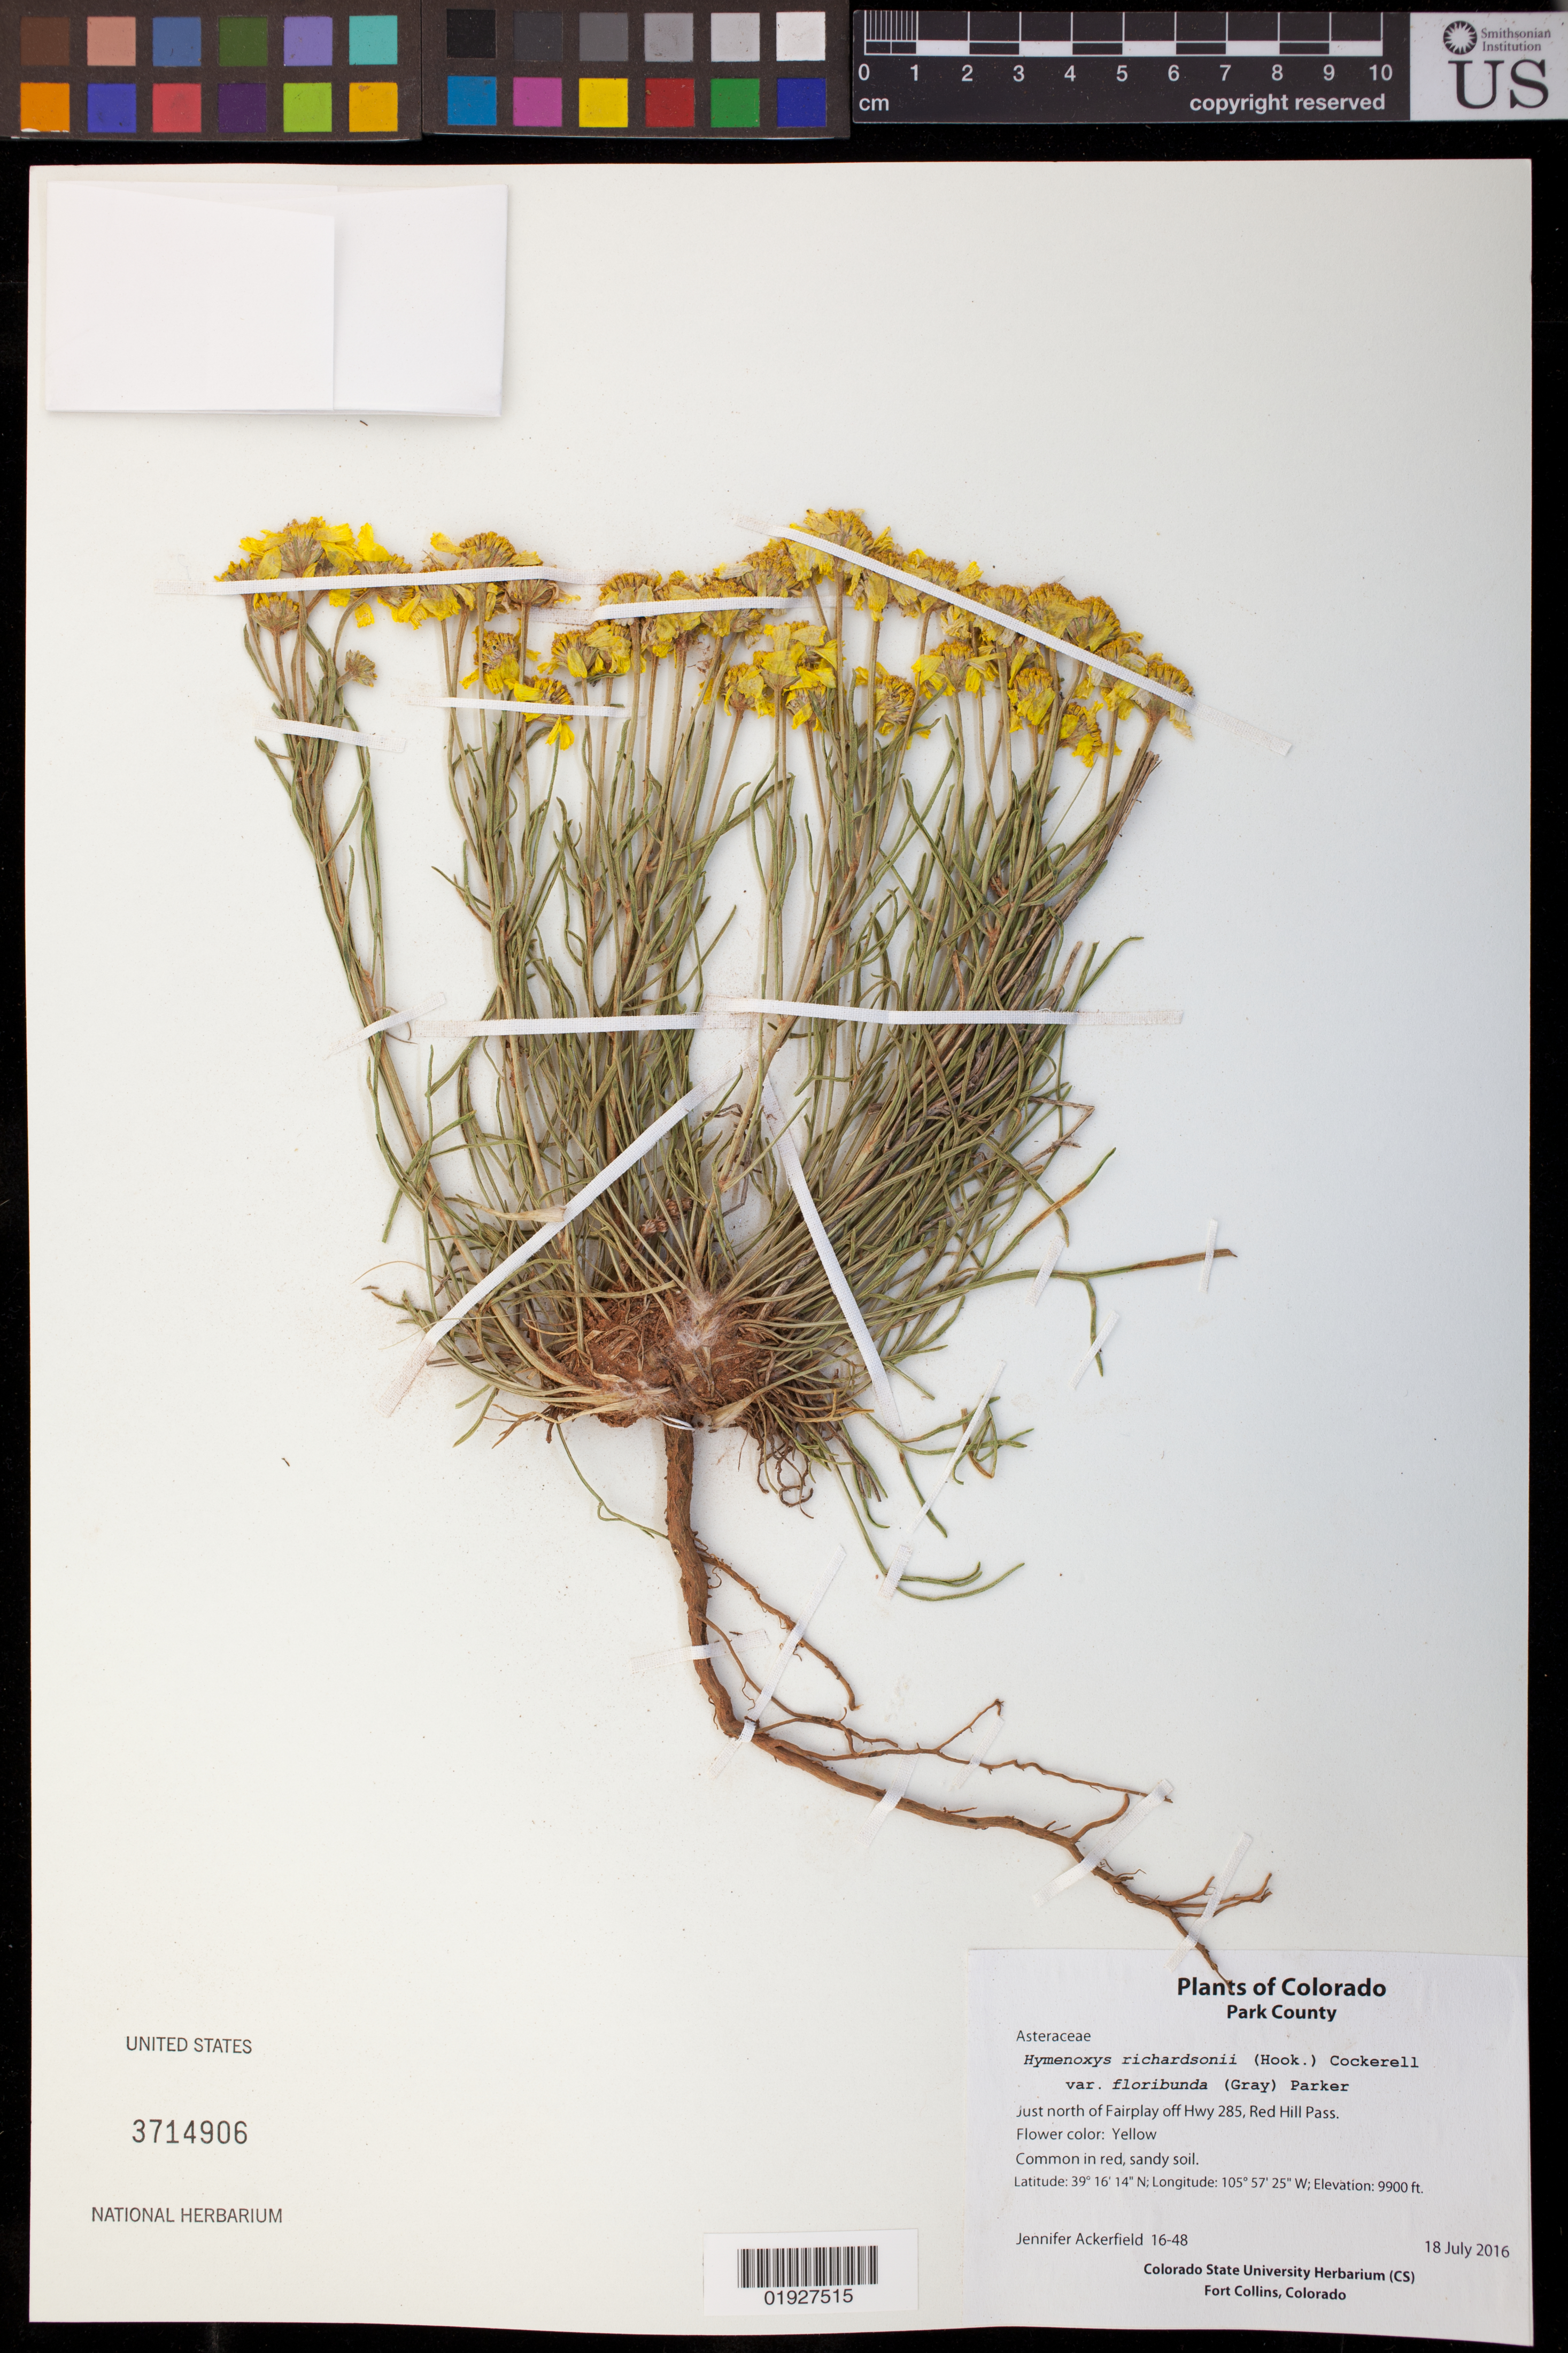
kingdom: Plantae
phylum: Tracheophyta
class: Magnoliopsida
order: Asterales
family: Asteraceae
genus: Hymenoxys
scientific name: Hymenoxys richardsonii var. floribunda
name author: (A. Gray) K.F. Parker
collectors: J. Ackerfield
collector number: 16-48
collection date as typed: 18 July 2016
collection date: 2016-07-18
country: United States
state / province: Colorado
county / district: Park County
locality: Just N of Fairplay off Hwy 285, Red Hill Pass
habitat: Commin in red, sandy soil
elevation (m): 3018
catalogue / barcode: US 3714906